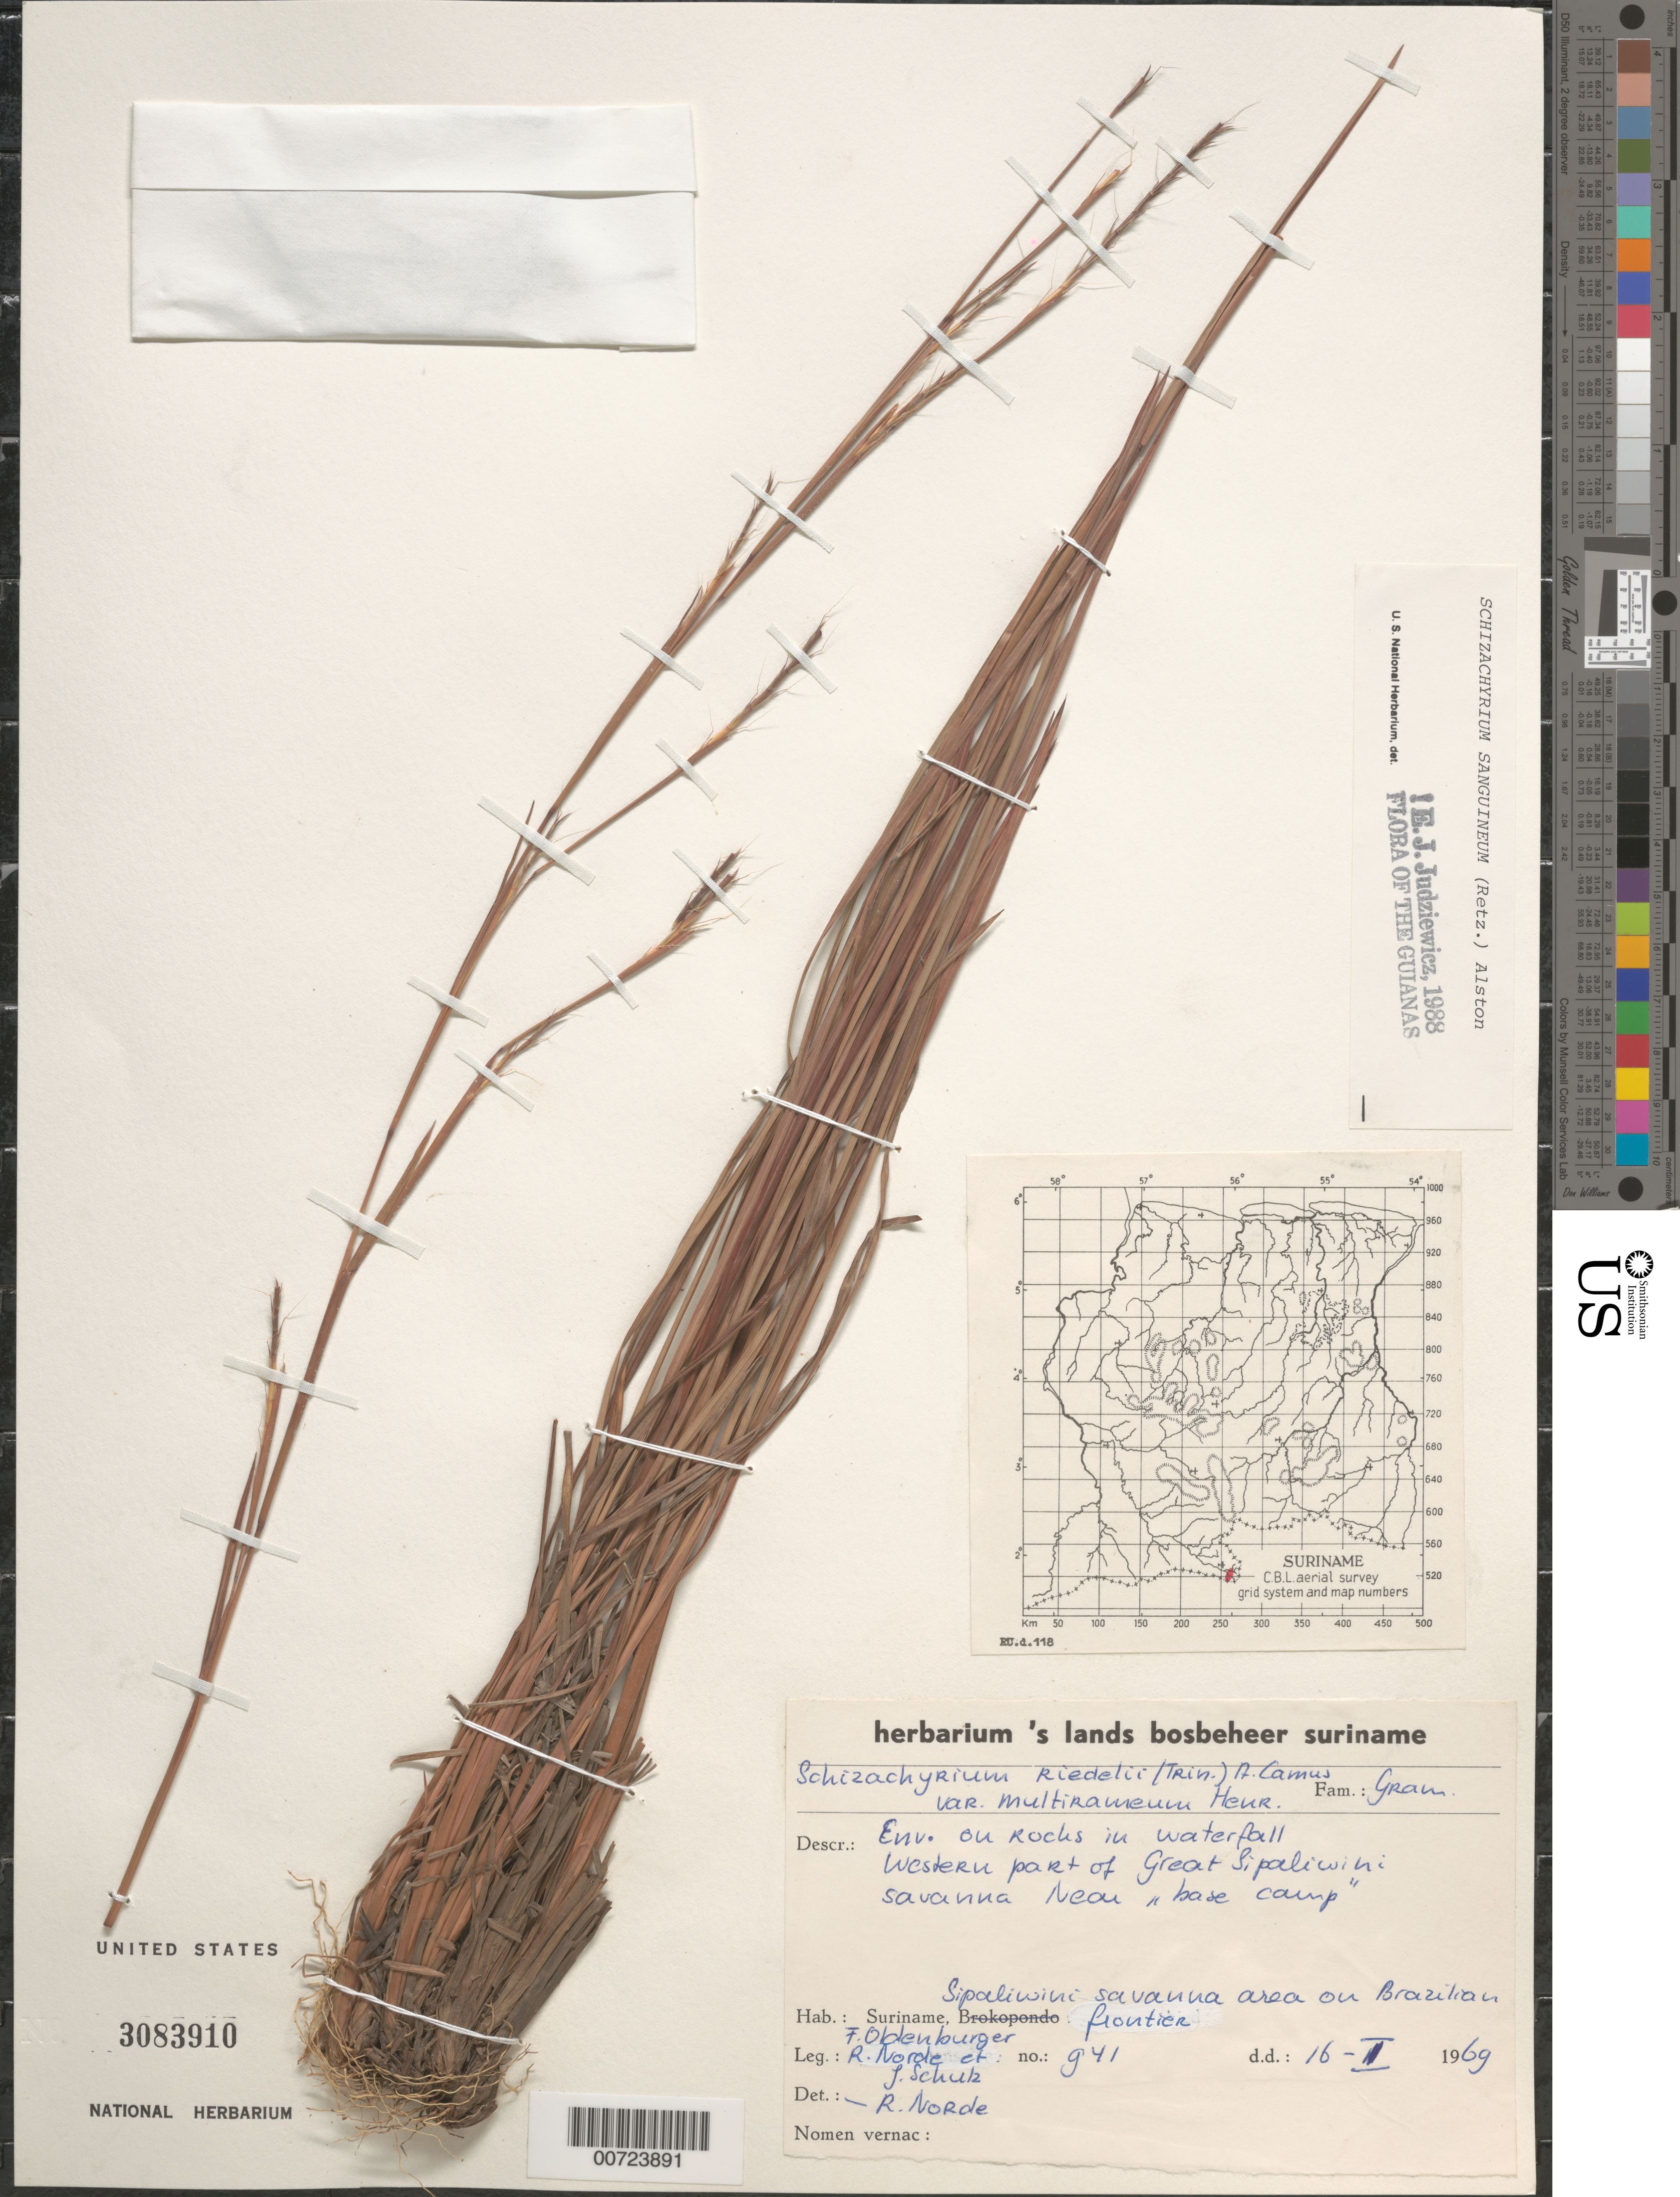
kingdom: Plantae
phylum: Tracheophyta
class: Liliopsida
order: Poales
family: Poaceae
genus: Schizachyrium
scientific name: Schizachyrium sanguineum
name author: (Retz.) Alston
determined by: Judziewicz, E. J.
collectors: F. Oldenburger, R. Norde & J. P. Schulz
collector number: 941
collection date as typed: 16-Jan-69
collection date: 1969-01-16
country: Suriname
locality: Sipaliwini Savanna, western part, Brazilian frontier, near Base camp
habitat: On rocks in waterfall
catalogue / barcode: US 3083910